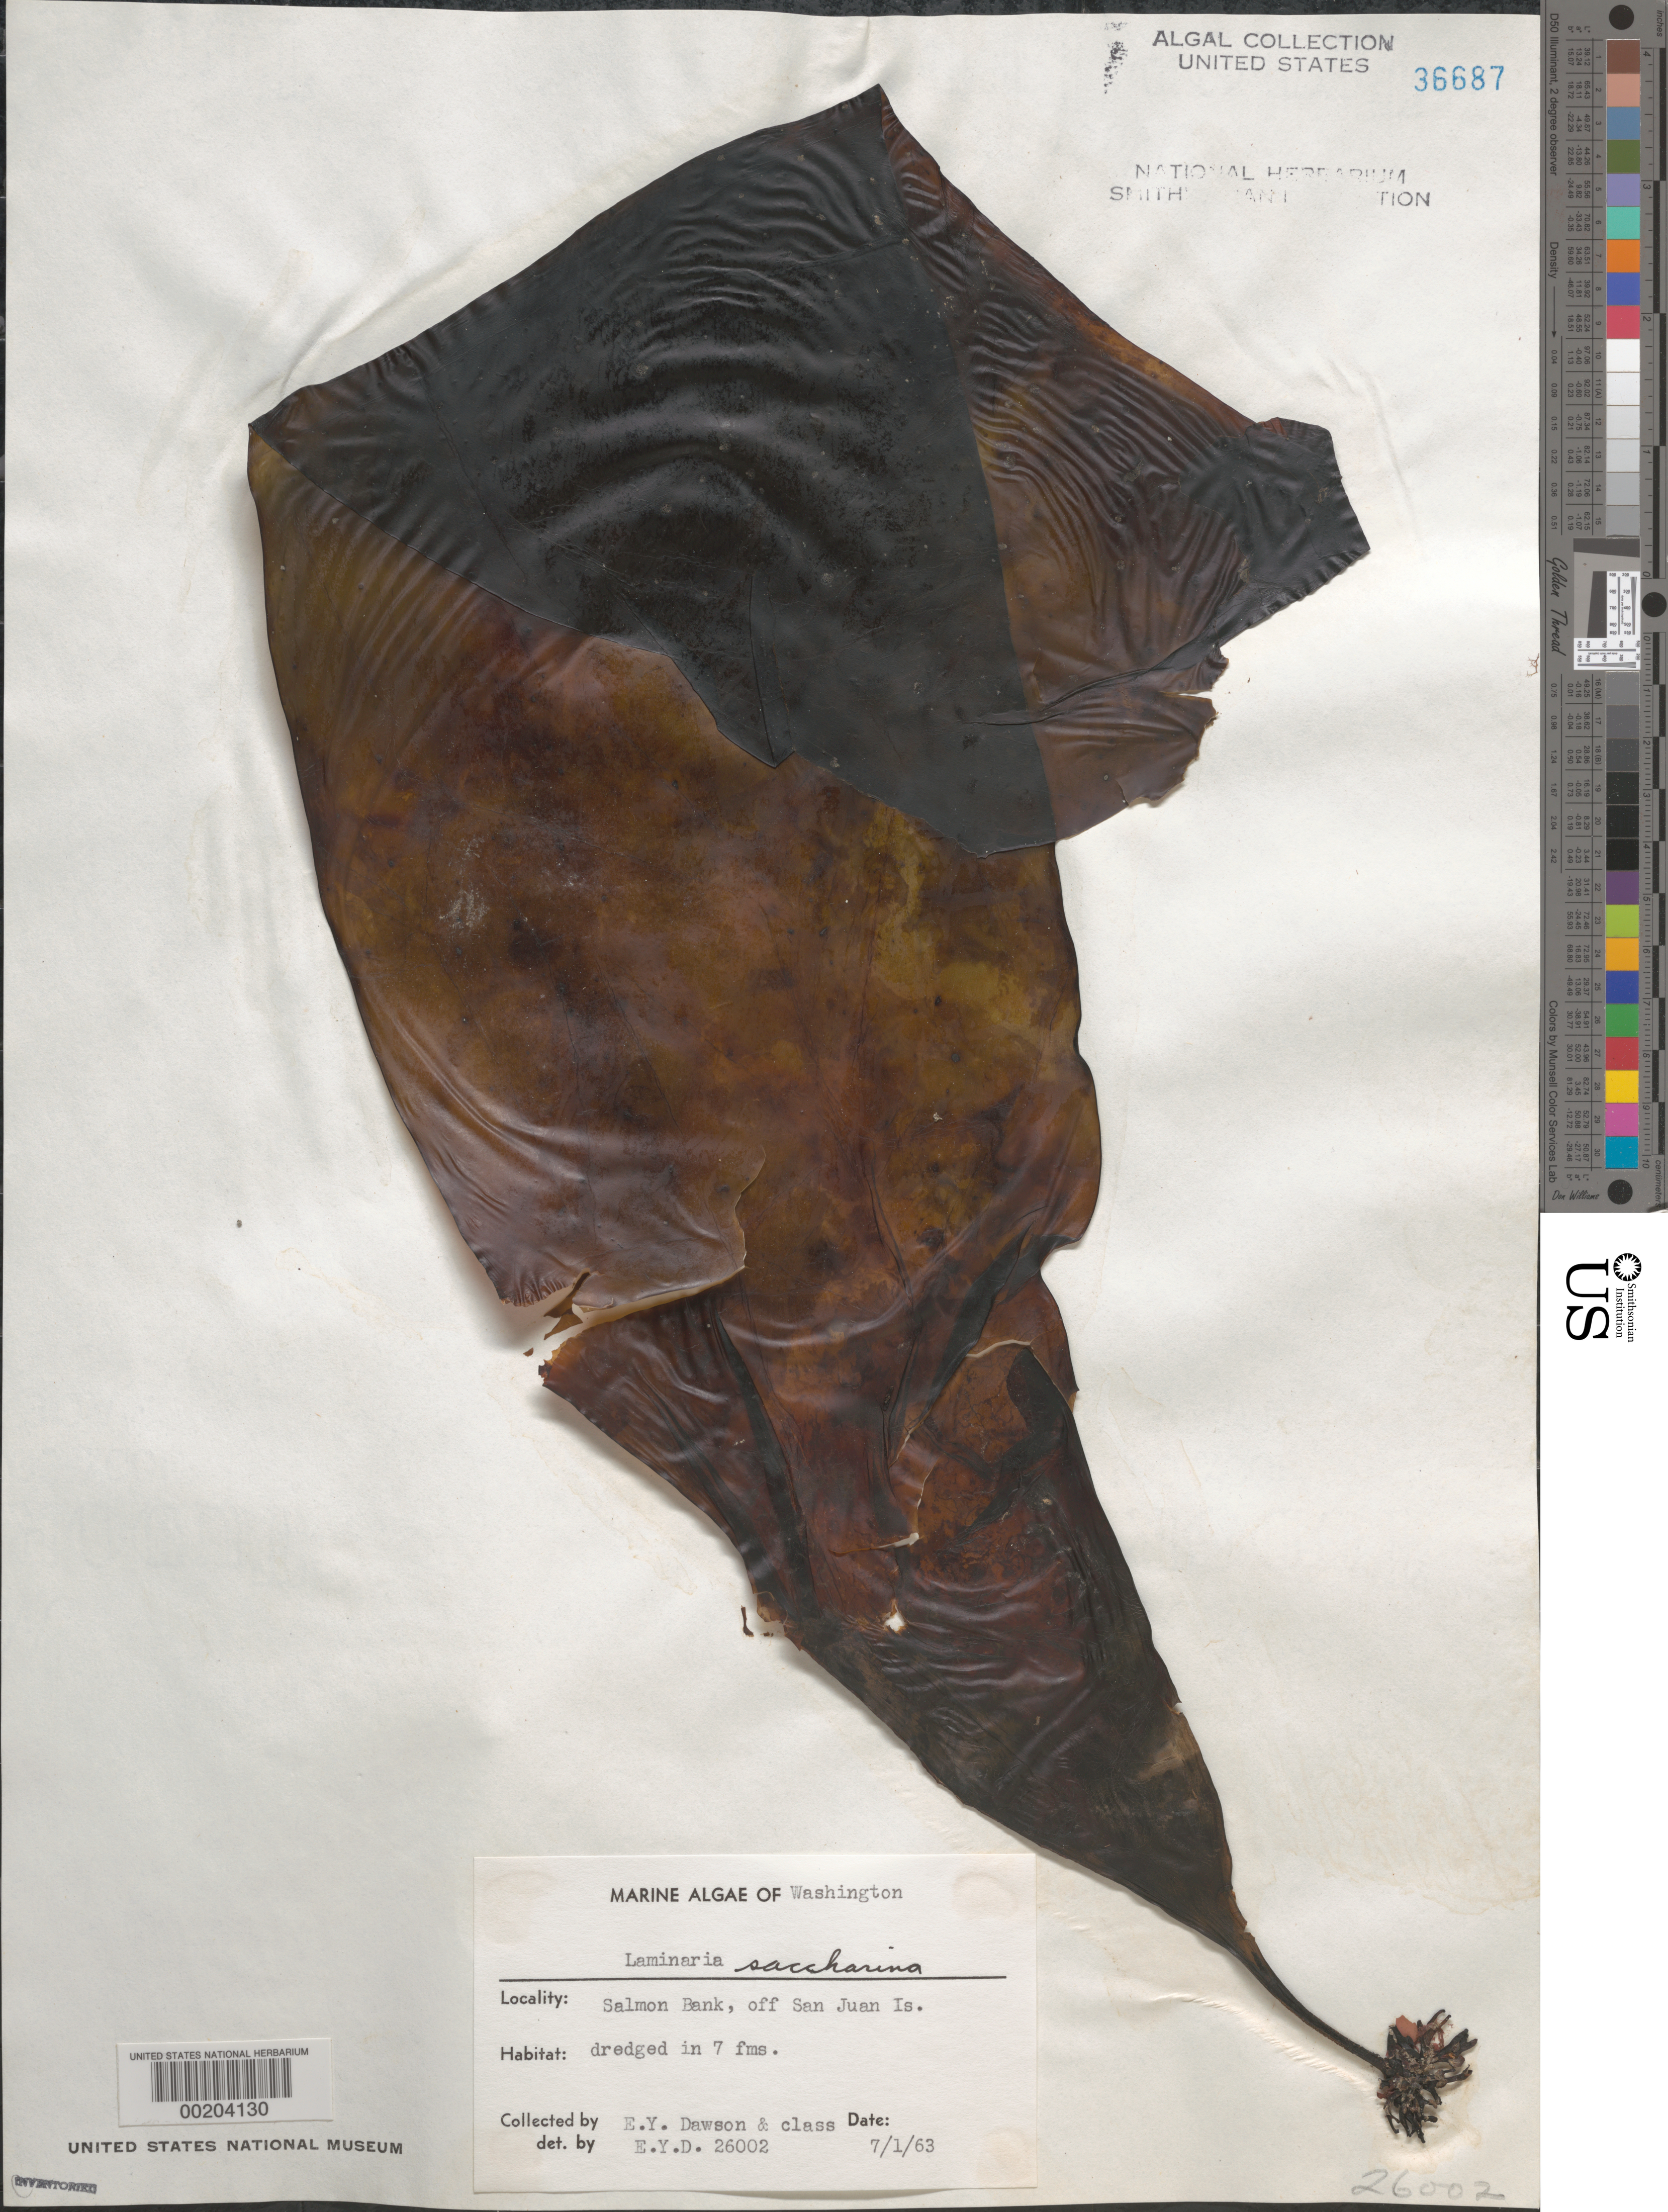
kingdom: Chromista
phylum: Ochrophyta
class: Phaeophyceae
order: Laminariales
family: Laminariaceae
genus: Saccharina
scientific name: Saccharina latissima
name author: C.E. Lane et al.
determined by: Algae name updating Project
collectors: E. Y. Dawson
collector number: EYD 26002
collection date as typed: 01 Jul 1963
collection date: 1963-07-01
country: United States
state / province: Washington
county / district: San Juan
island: San Juan Island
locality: Salmon Bank, off San Juan Island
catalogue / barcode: US 36687